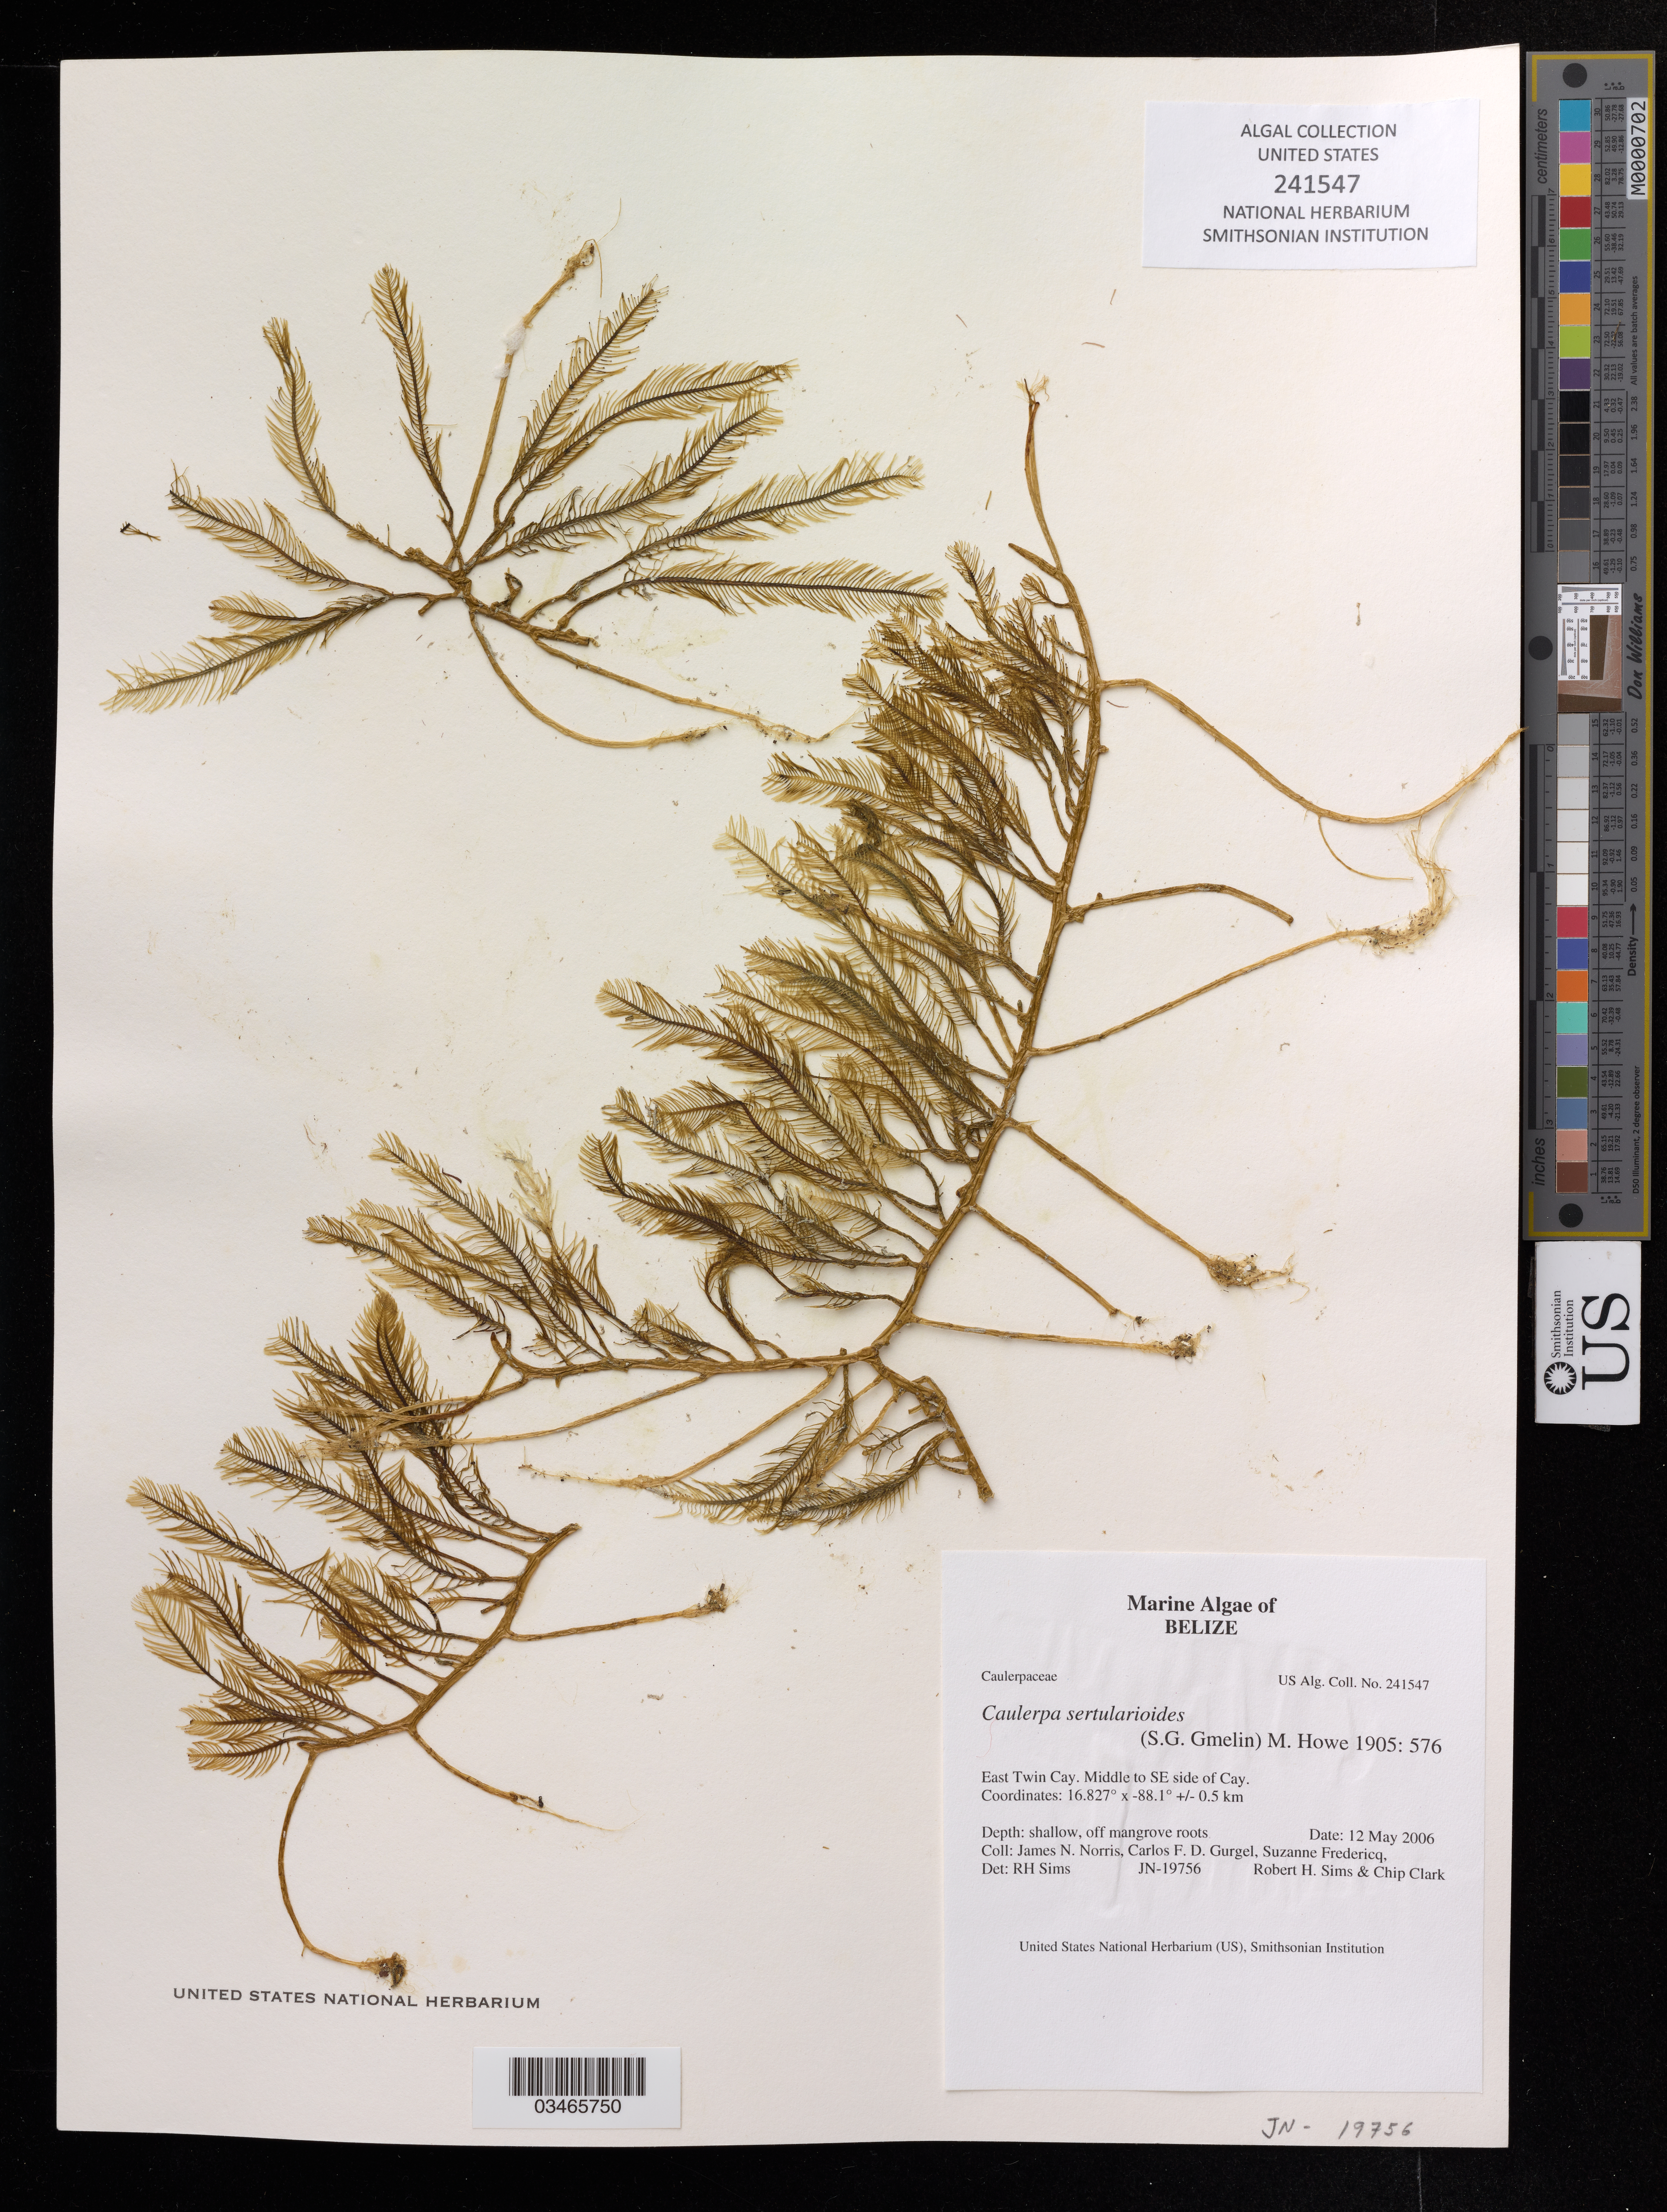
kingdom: Plantae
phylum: Chlorophyta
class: Ulvophyceae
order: Bryopsidales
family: Caulerpaceae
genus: Caulerpa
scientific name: Caulerpa sertularioides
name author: (S.G. Gmel.) M. Howe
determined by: Sims, Robert, (BOT), Smithsonian Institution - National Museum of Natural History (UNITED STATES)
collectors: J. Norris, C. Gurgel, S. Fredericq & R. H. Sims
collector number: JN-19756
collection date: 2006-05-12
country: Belize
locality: Twin Cay, Middle to SE side of Cay.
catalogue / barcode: US 241547